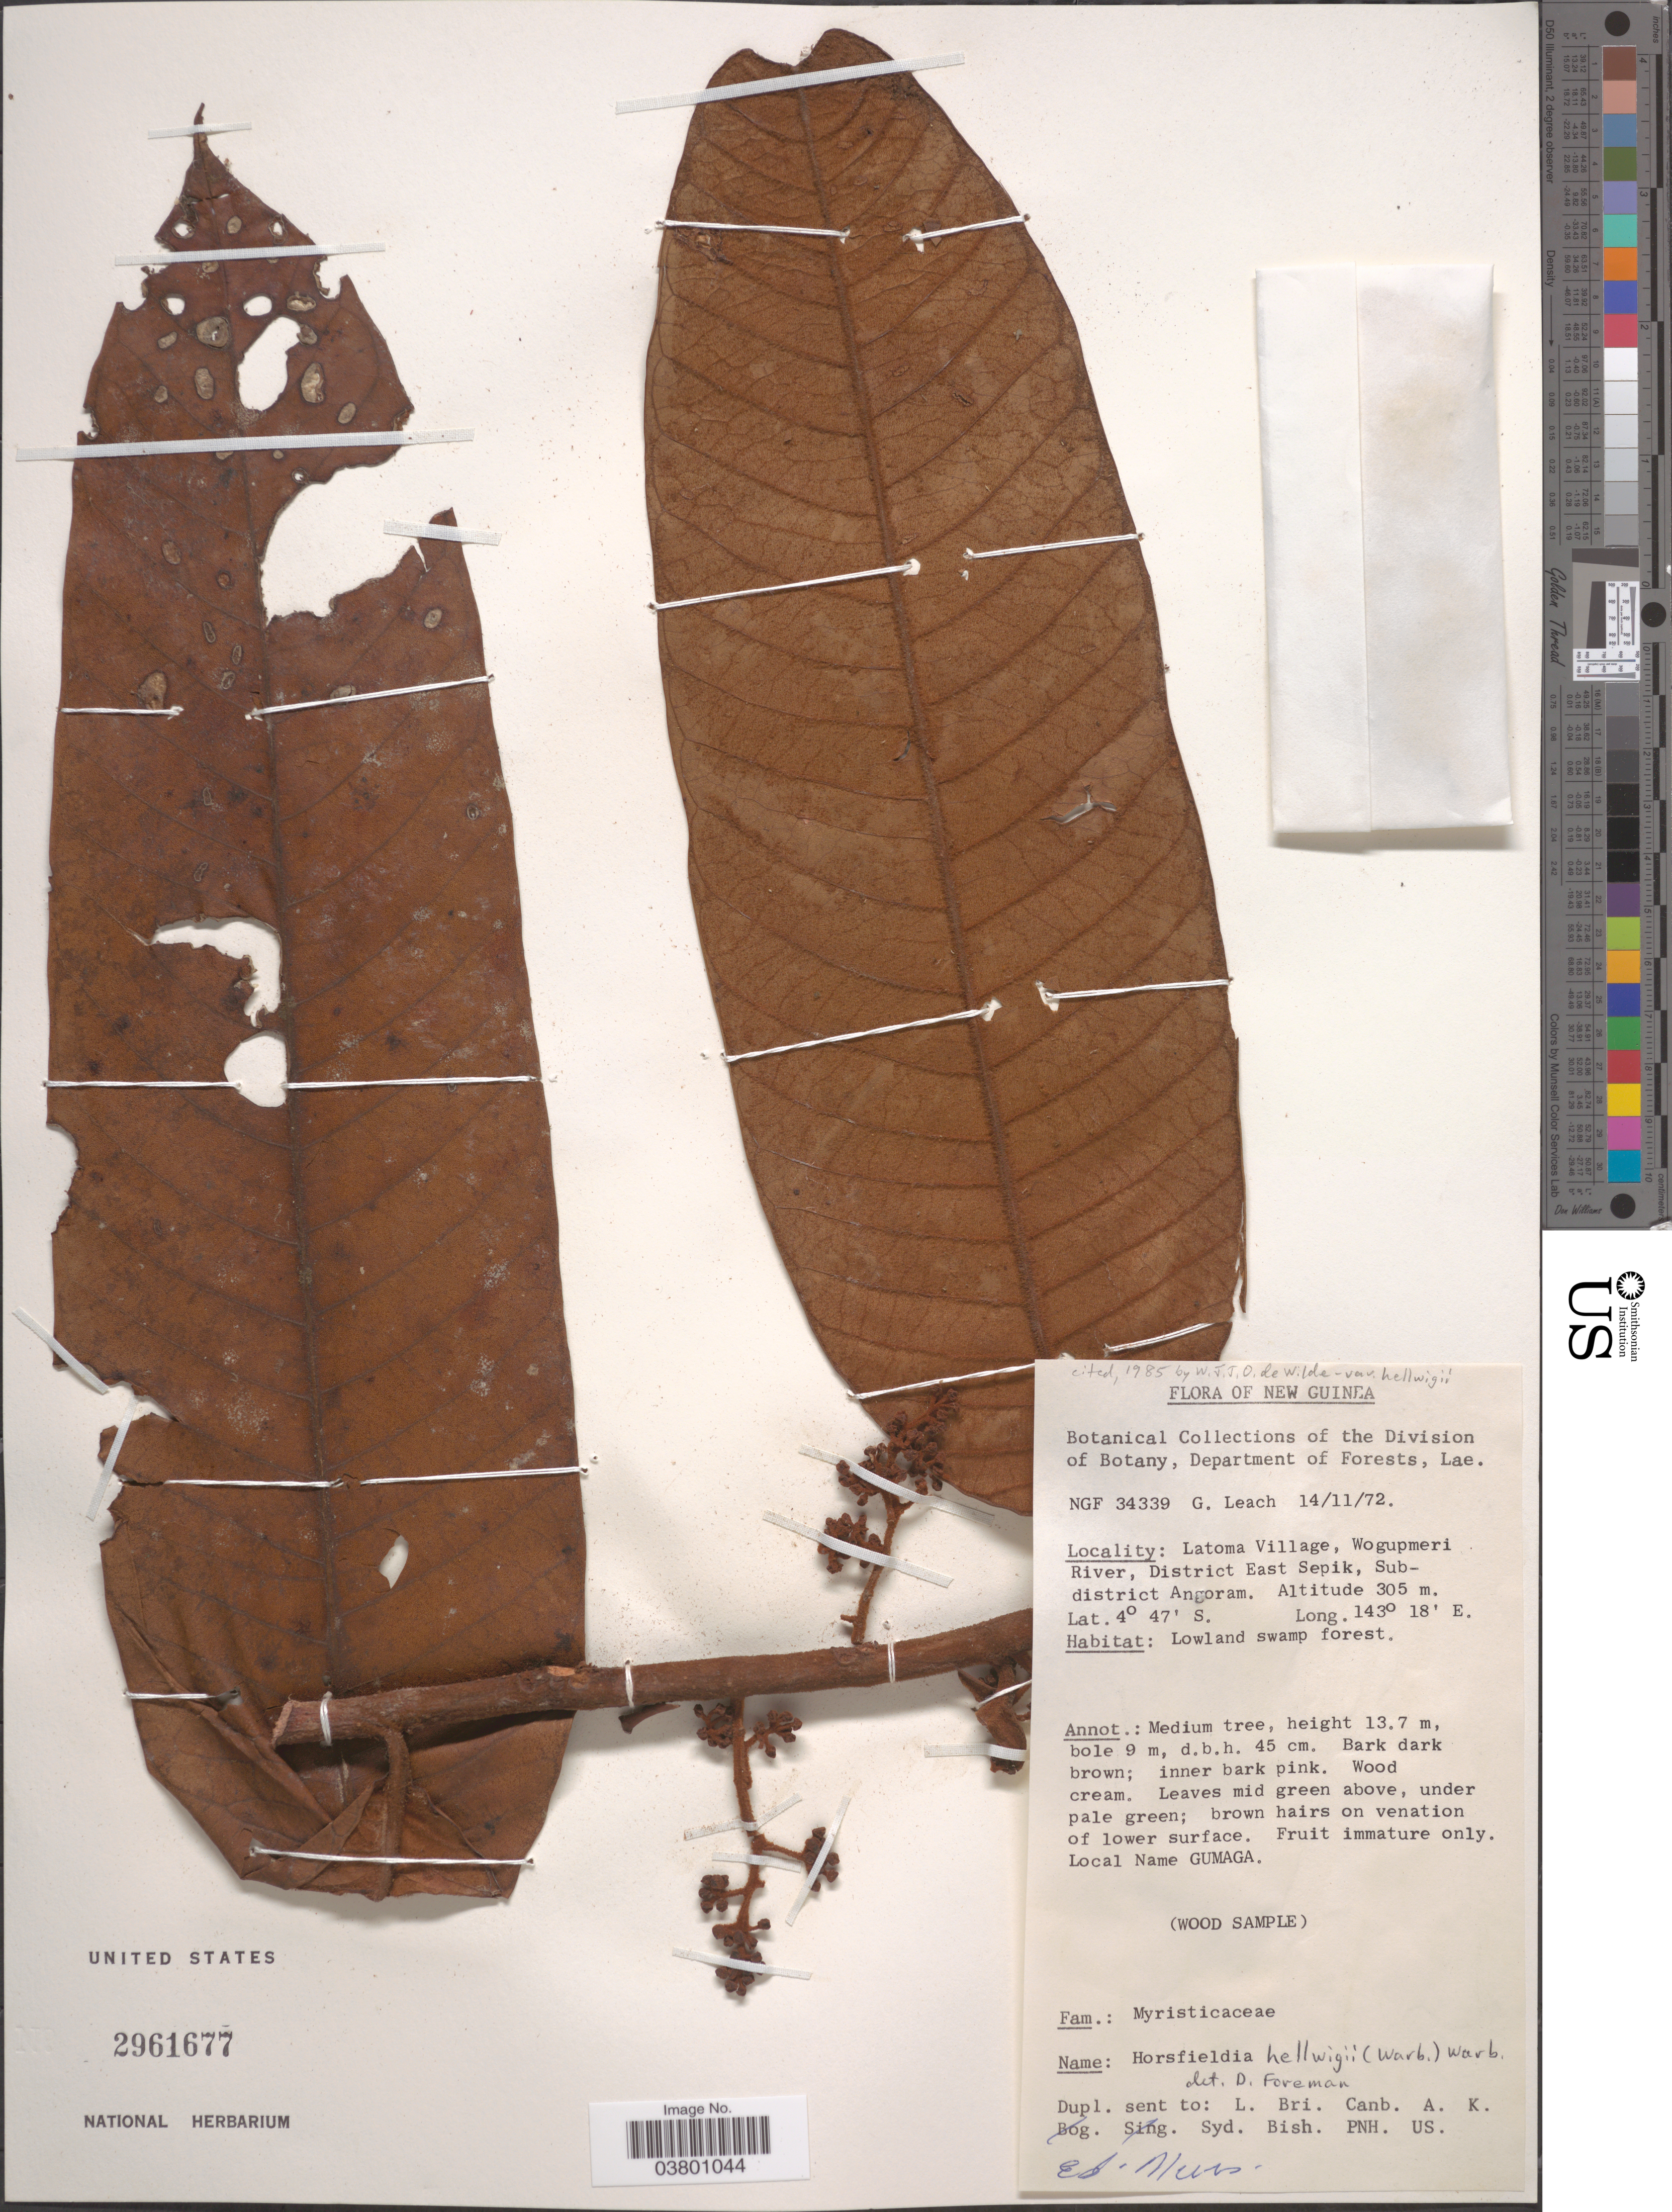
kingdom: Plantae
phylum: Tracheophyta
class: Magnoliopsida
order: Magnoliales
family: Myristicaceae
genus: Horsfieldia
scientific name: Horsfieldia hellwigii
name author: Warb.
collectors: G. Leach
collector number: NGF 34339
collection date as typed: Transcribed d/m/y: 14/11/72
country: Papua New Guinea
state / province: East Sepik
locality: New Guinea. Latoma Village, Wogupmeri River, District East Sepik, Sub-district Angoram.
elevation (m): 305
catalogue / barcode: US 2961677